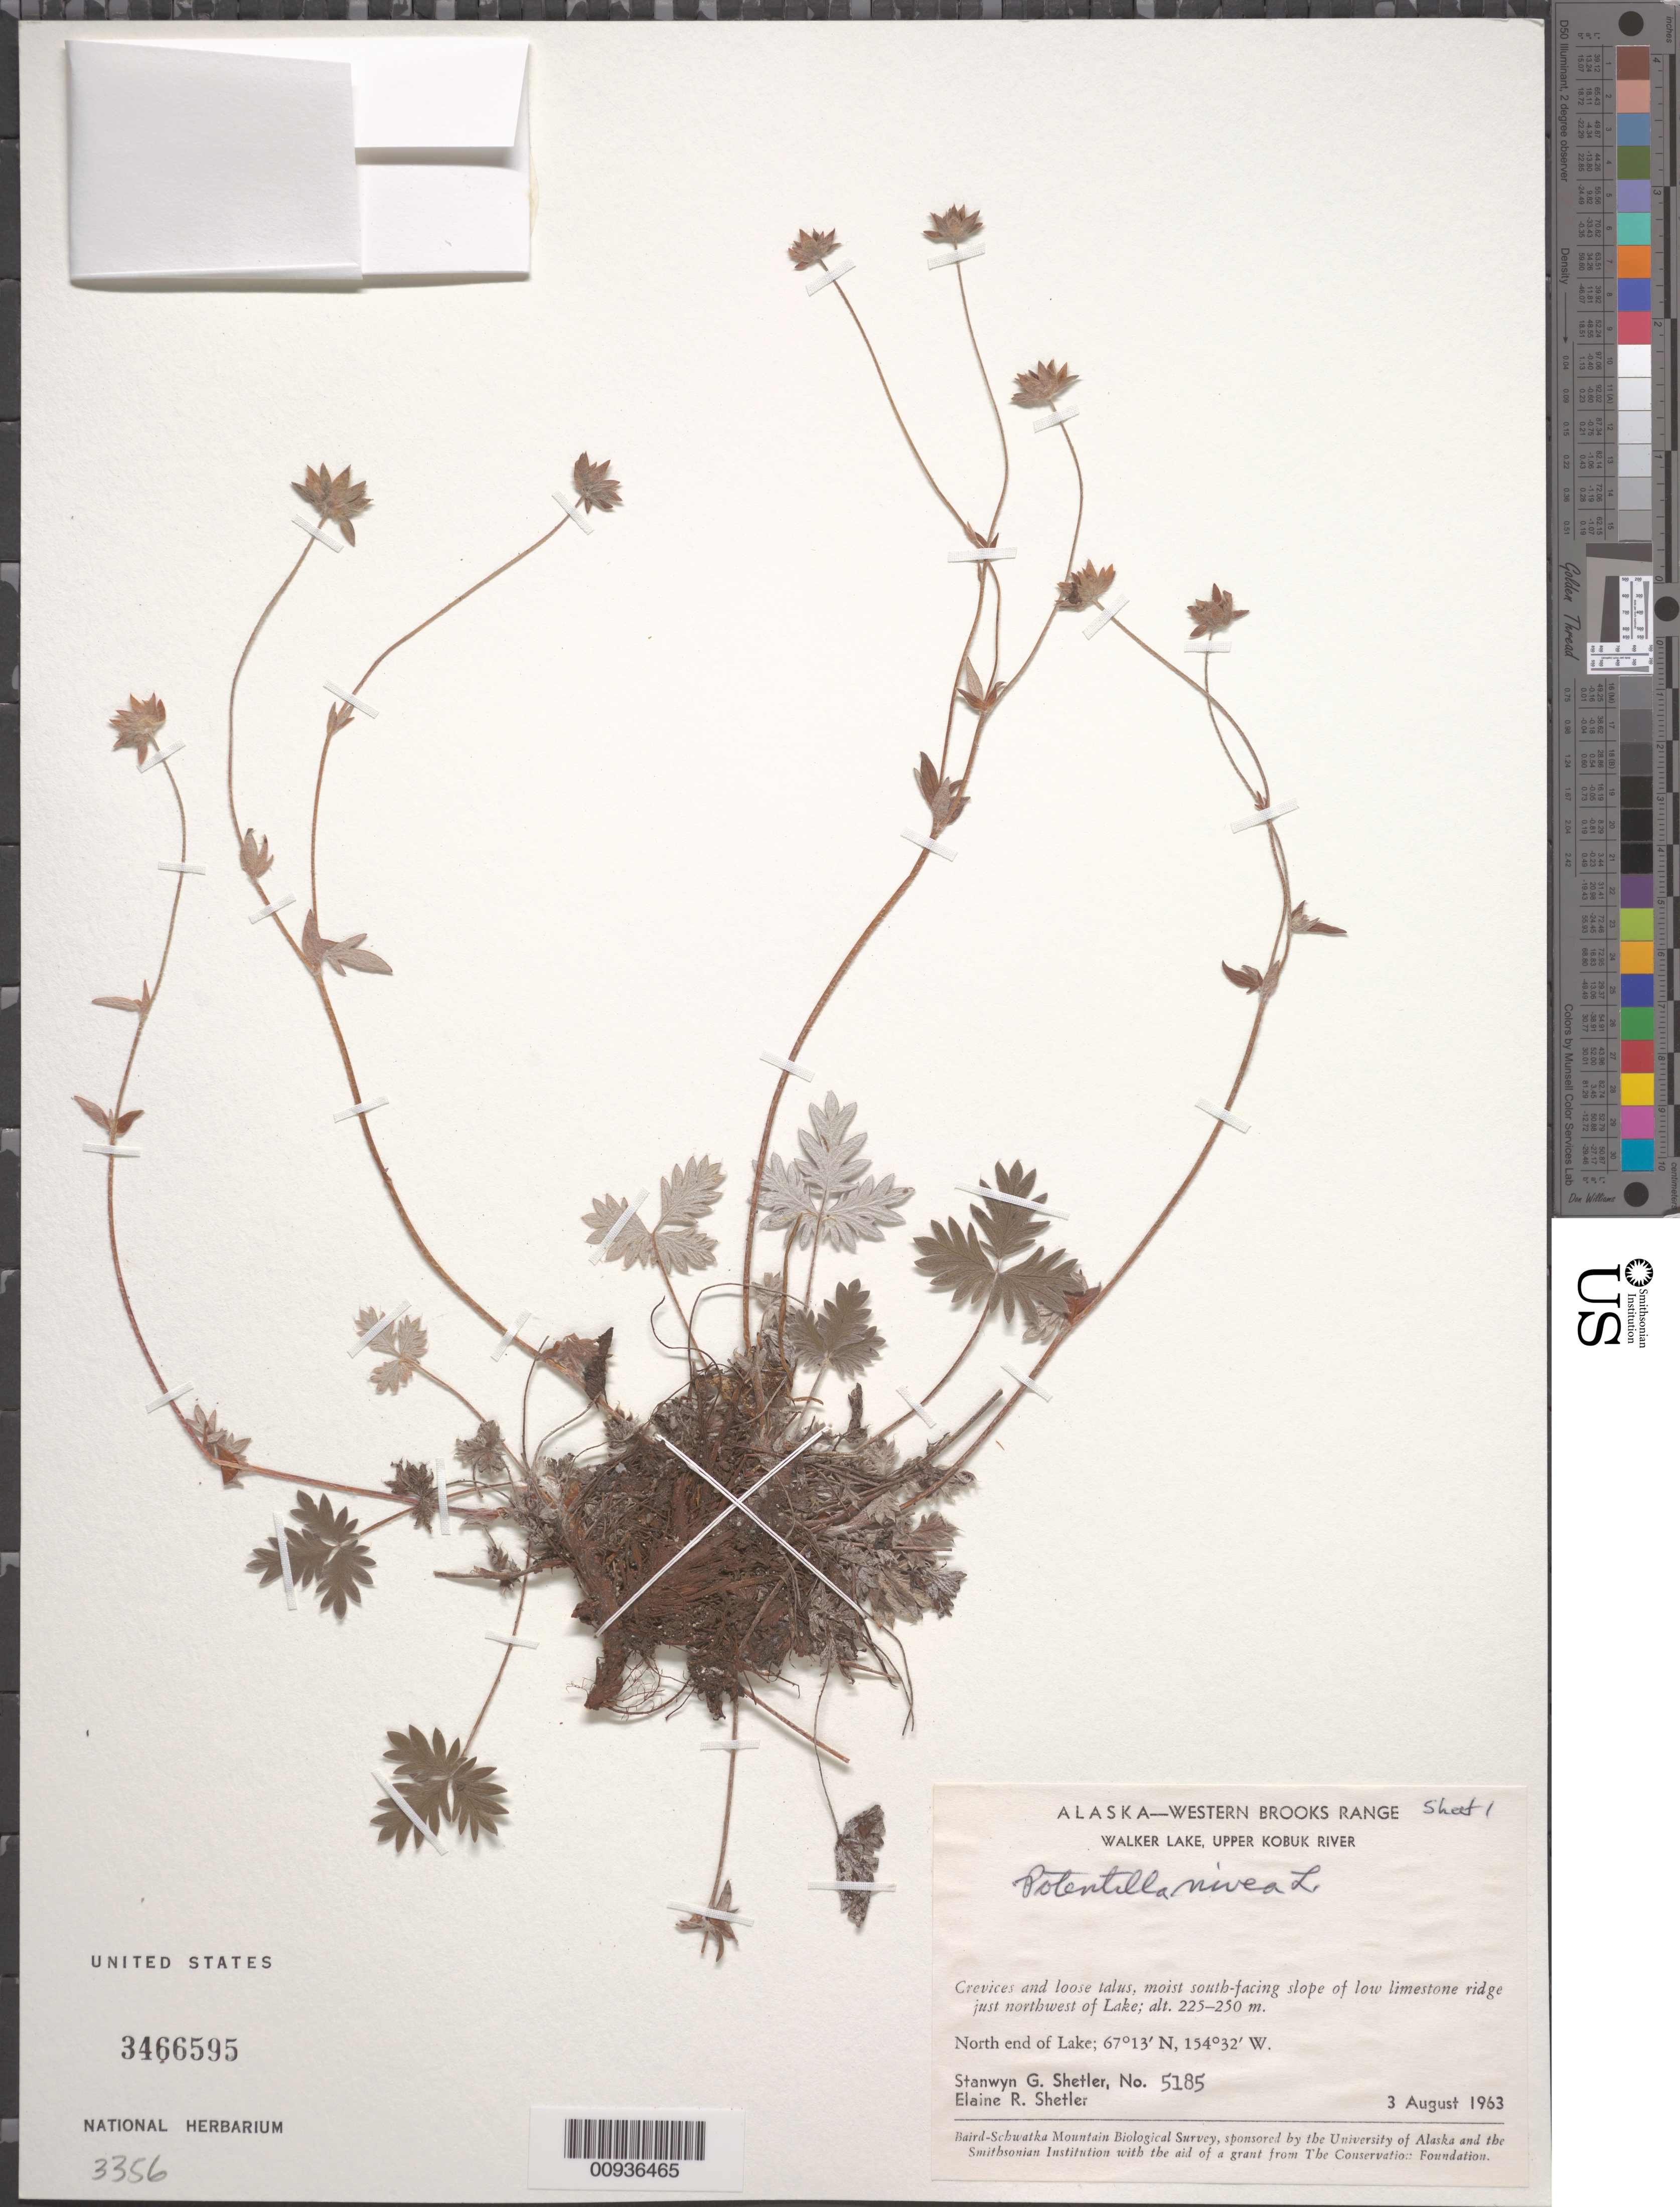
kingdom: Plantae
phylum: Tracheophyta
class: Magnoliopsida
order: Rosales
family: Rosaceae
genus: Potentilla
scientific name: Potentilla nivea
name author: L.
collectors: S. Shetler & E. R. Shetler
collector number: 5185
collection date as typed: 03 Aug 1963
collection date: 1963-08-03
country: United States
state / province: Alaska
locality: North end of Walker Lake. Western Brooks Range, Upper Kobuk River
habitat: Crevices and loose talus, moist south-facing slope of low limestone ridge just northwest of Lake.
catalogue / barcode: US 3466595